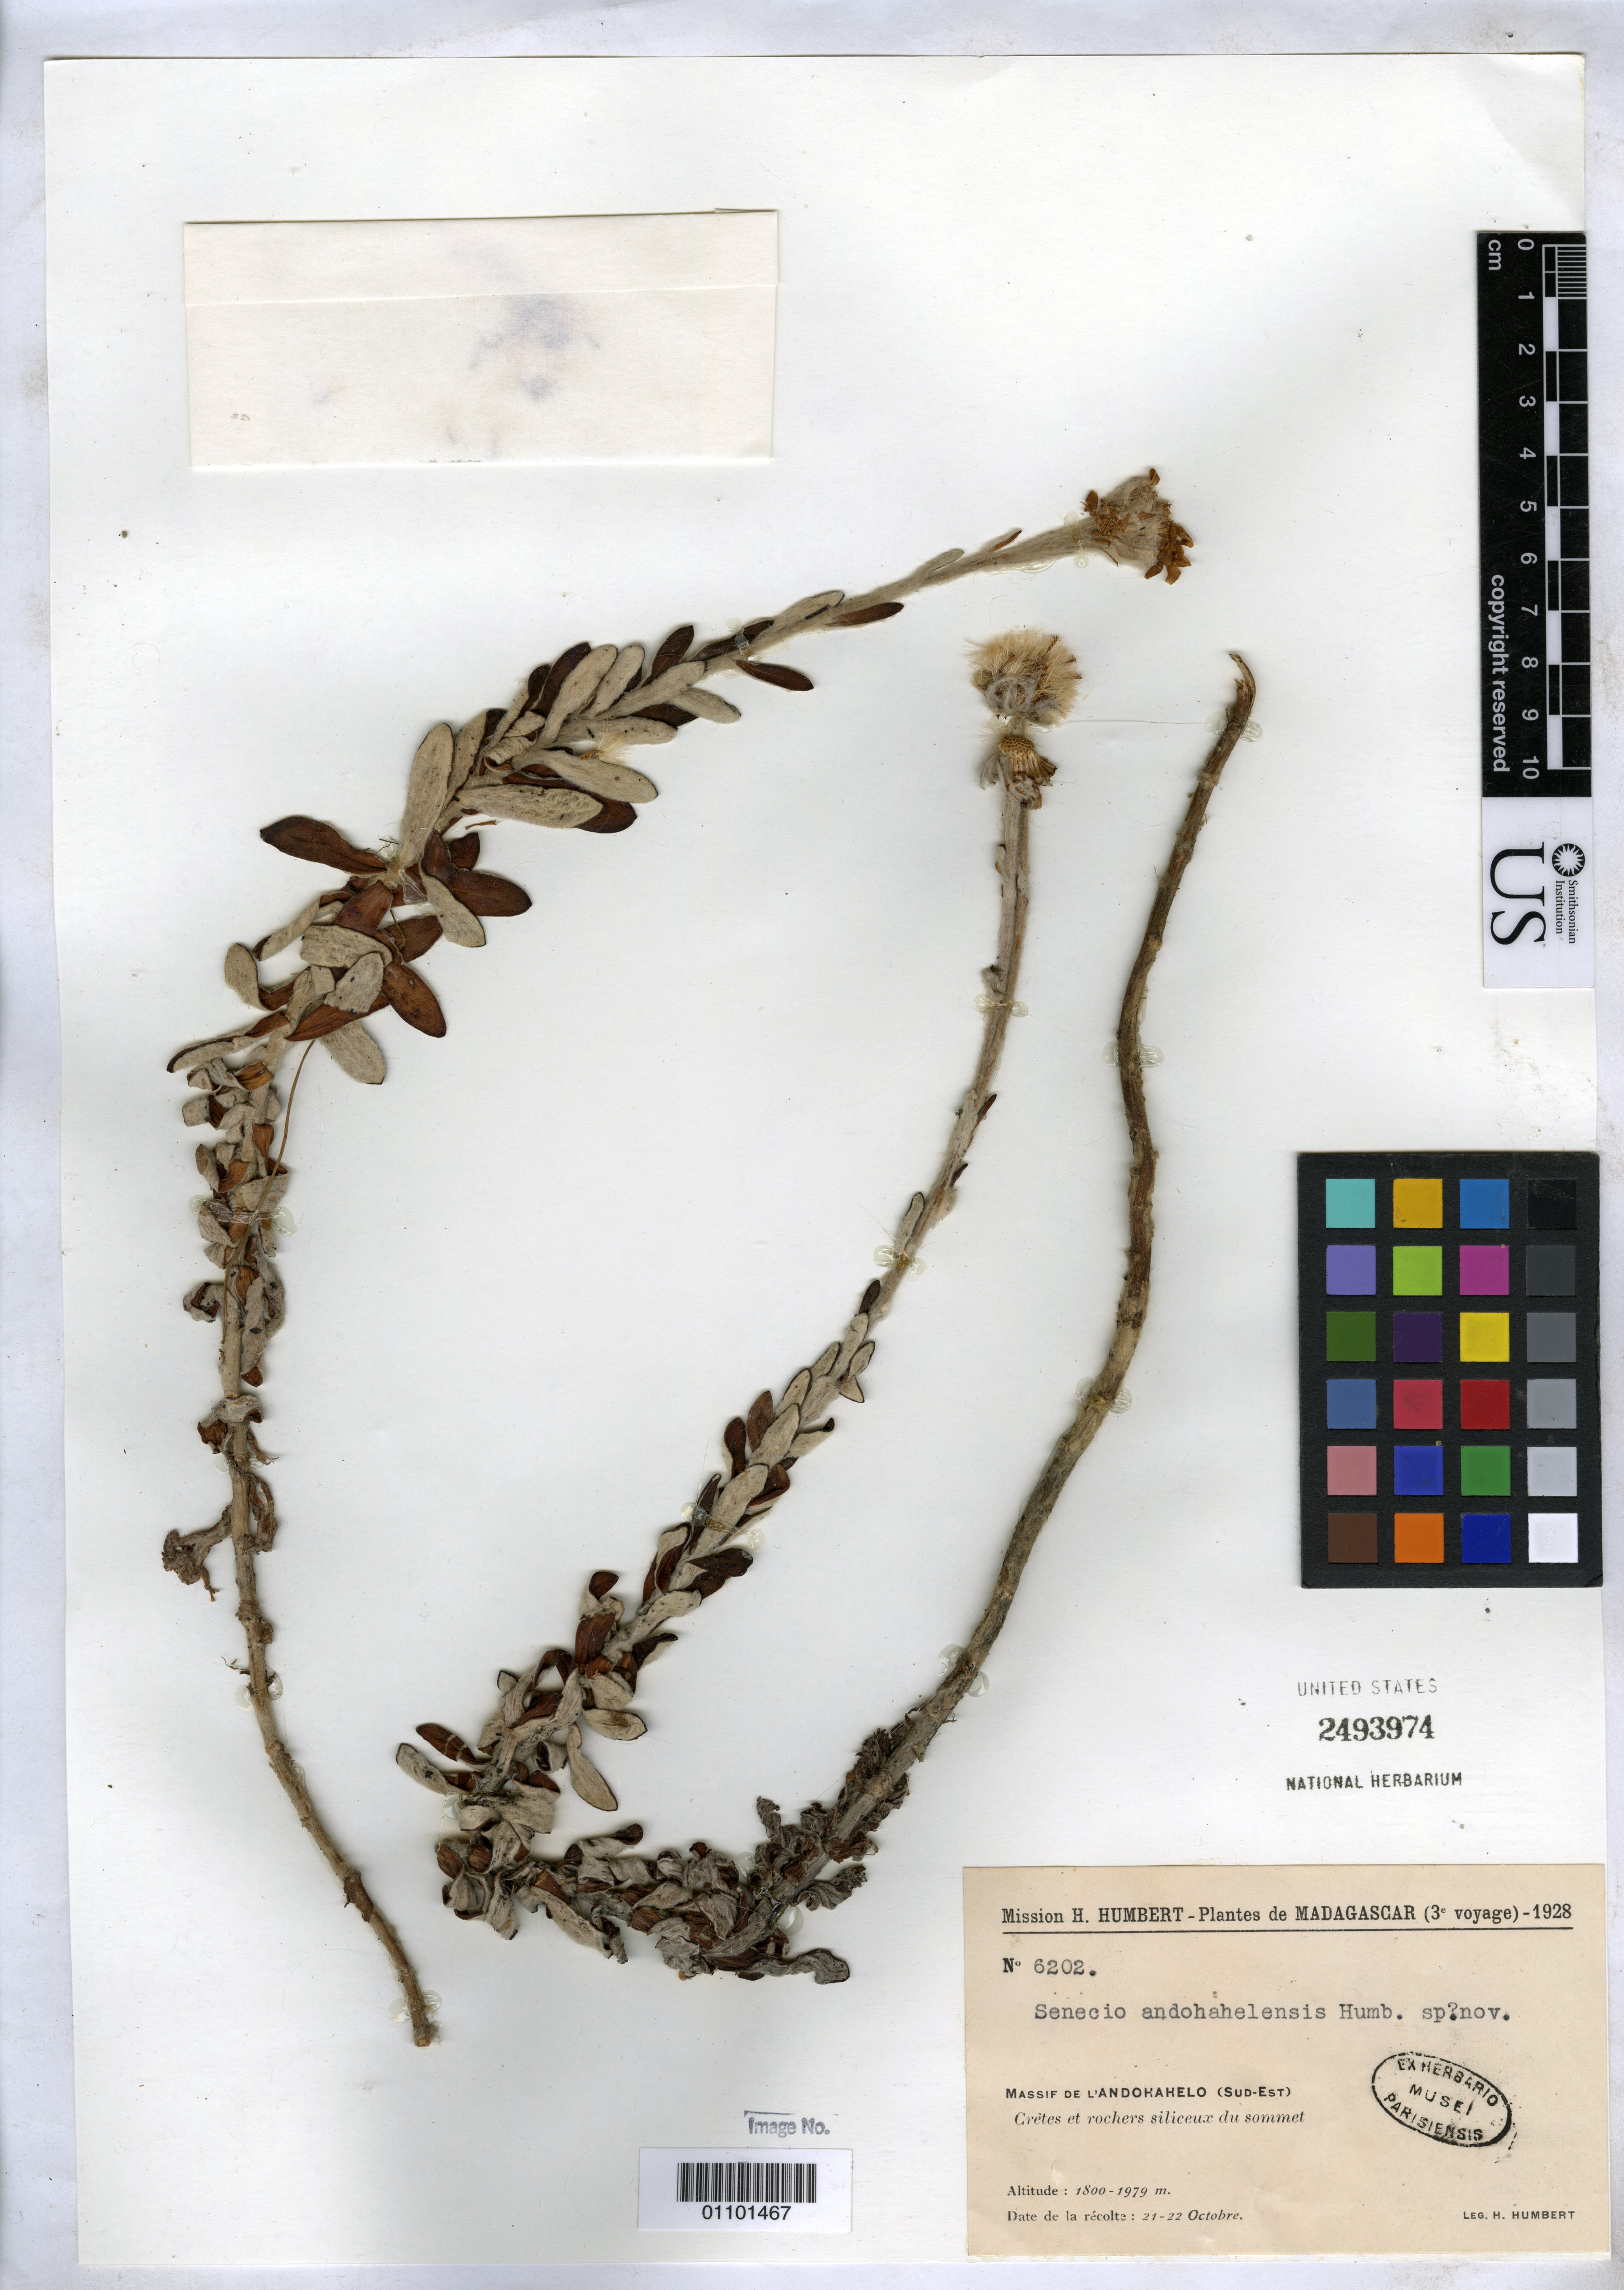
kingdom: Plantae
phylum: Tracheophyta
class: Magnoliopsida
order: Asterales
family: Asteraceae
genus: Senecio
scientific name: Senecio andohahelensis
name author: Humbert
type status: Isotype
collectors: H. Humbert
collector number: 6202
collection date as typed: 21 Oct 1928 to 22 Oct 1928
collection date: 1928-10-21/1928-10-22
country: Madagascar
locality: Massif de l'Andohahelo Dusommet.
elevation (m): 1800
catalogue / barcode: US 2493974